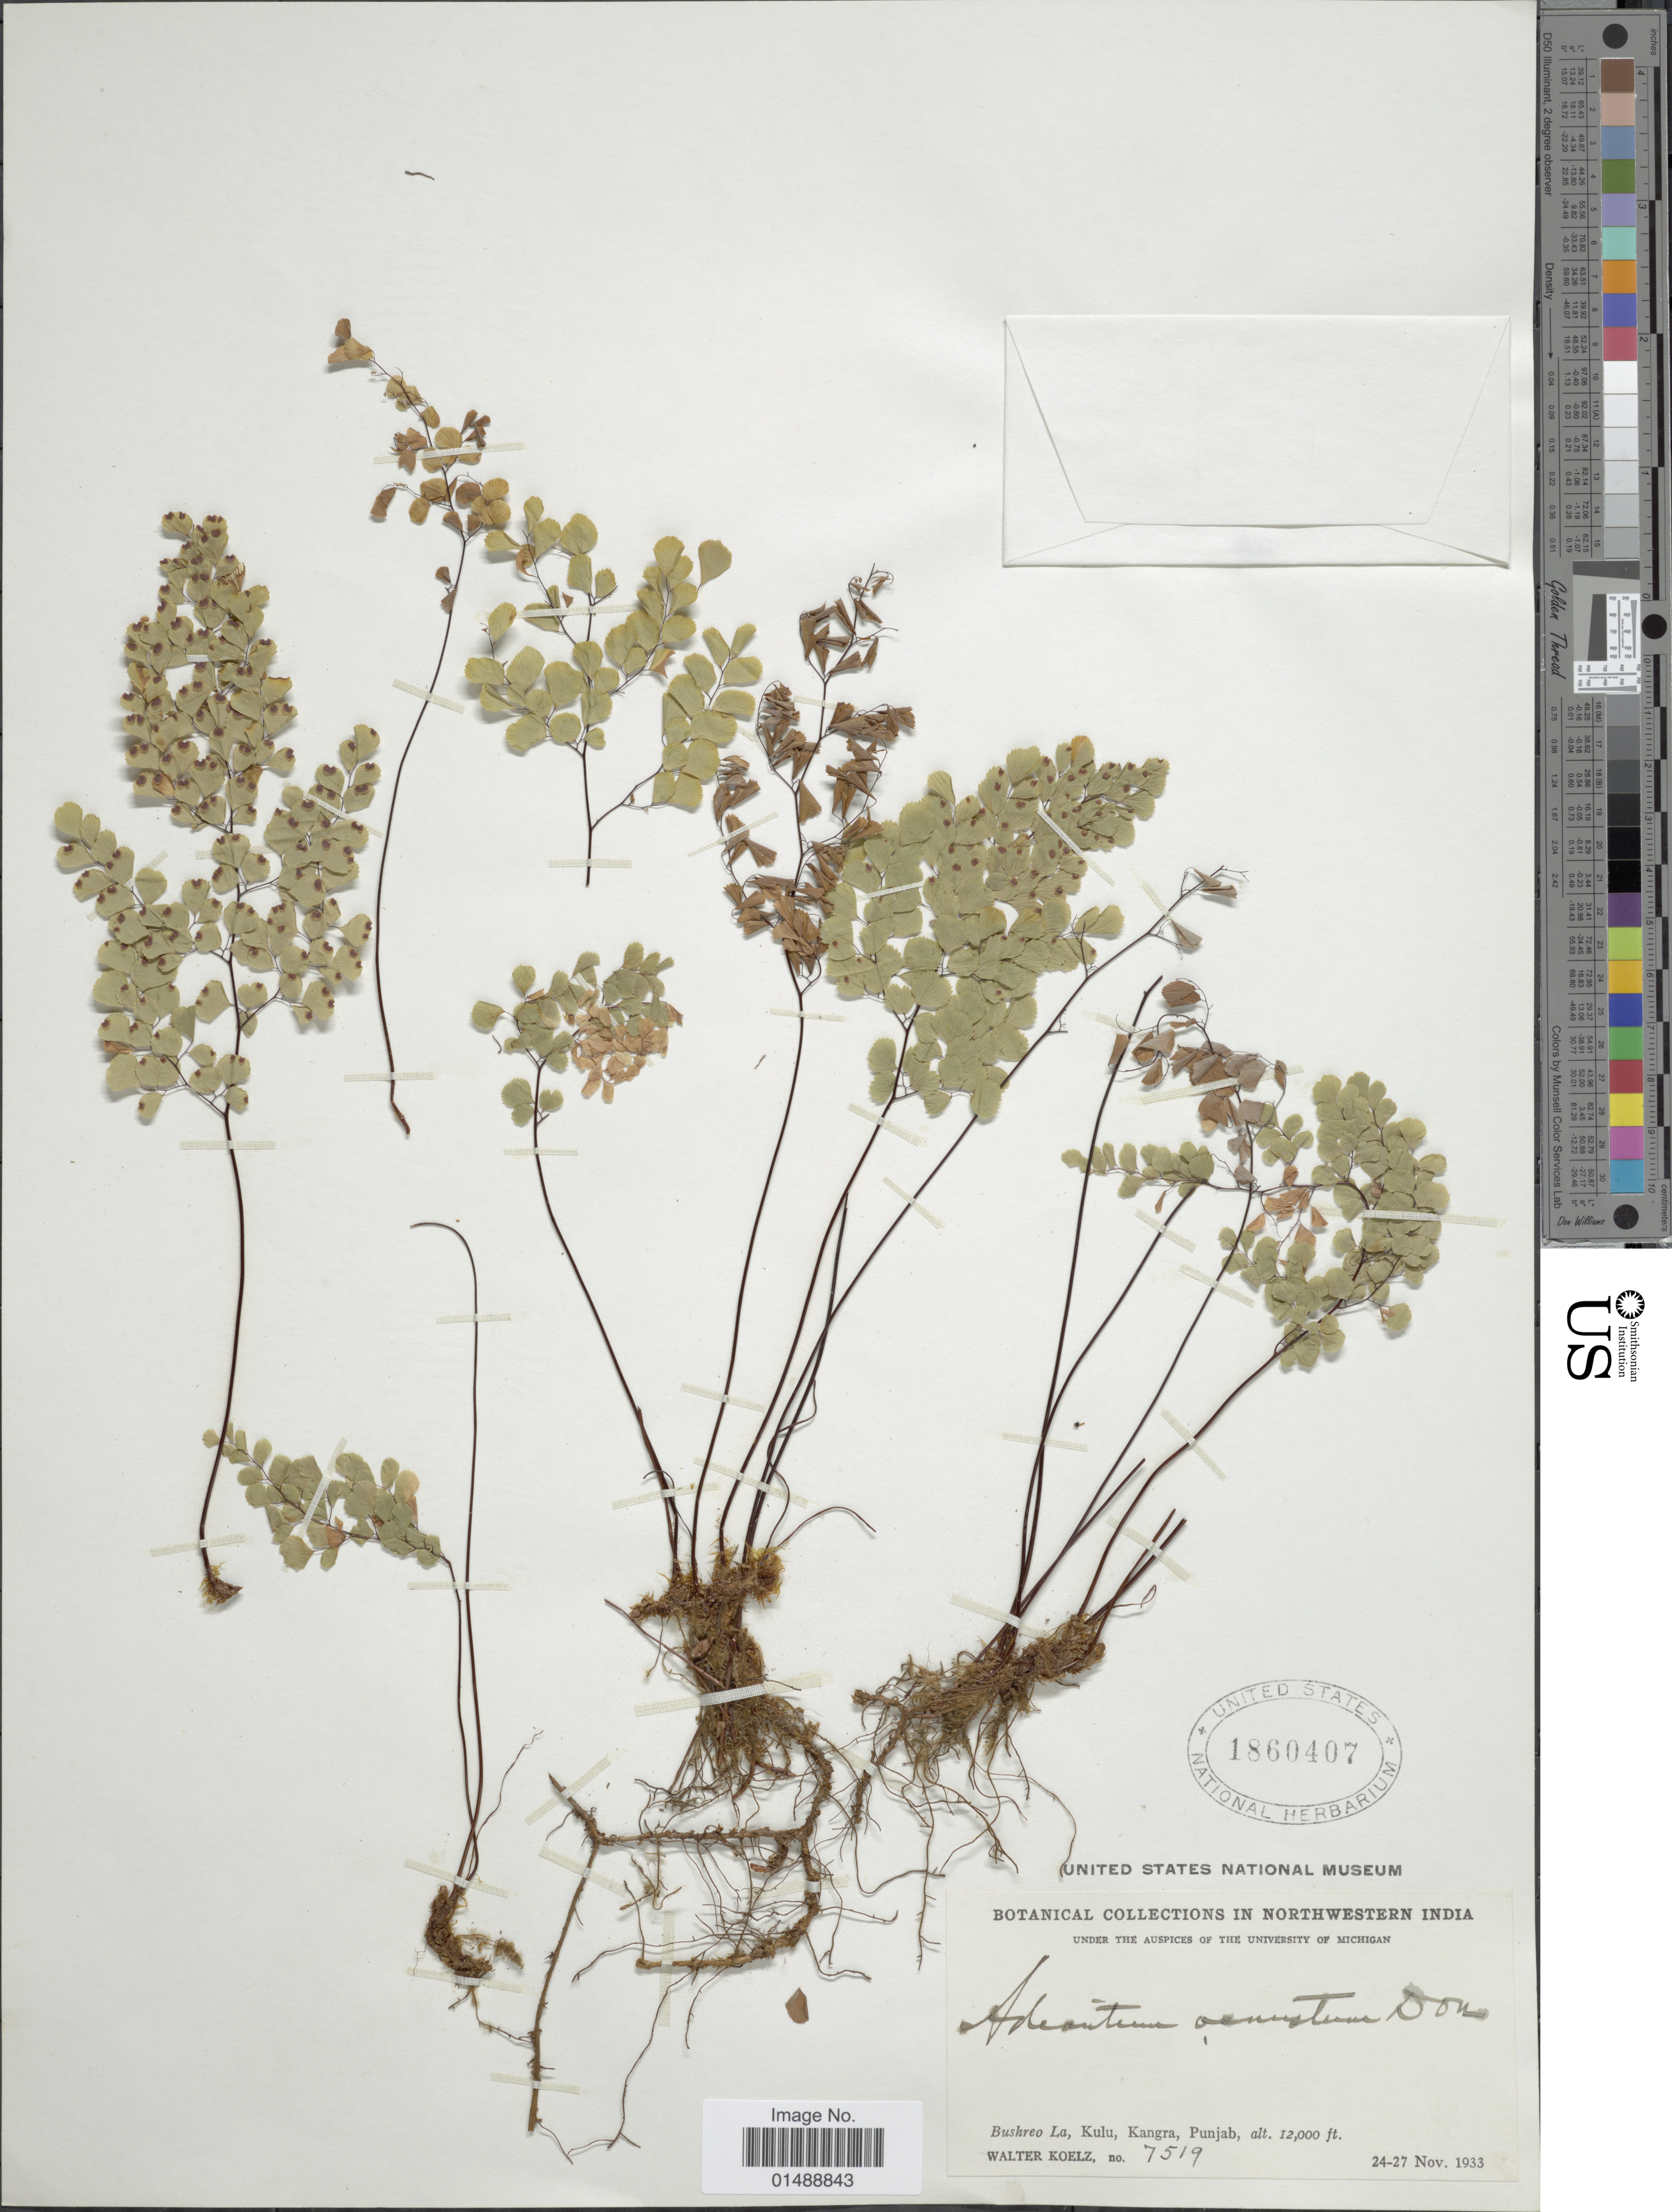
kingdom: Plantae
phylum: Tracheophyta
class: Polypodiopsida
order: Polypodiales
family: Pteridaceae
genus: Adiantum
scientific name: Adiantum venustum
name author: D. Don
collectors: W. N. Koelz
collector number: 7519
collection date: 1933-11-24/1933-11-27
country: India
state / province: Himachal Pradesh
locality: Northwestern India, Bushreo La, Kulu, Kangra, Punjab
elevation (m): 3658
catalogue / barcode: US 1860407